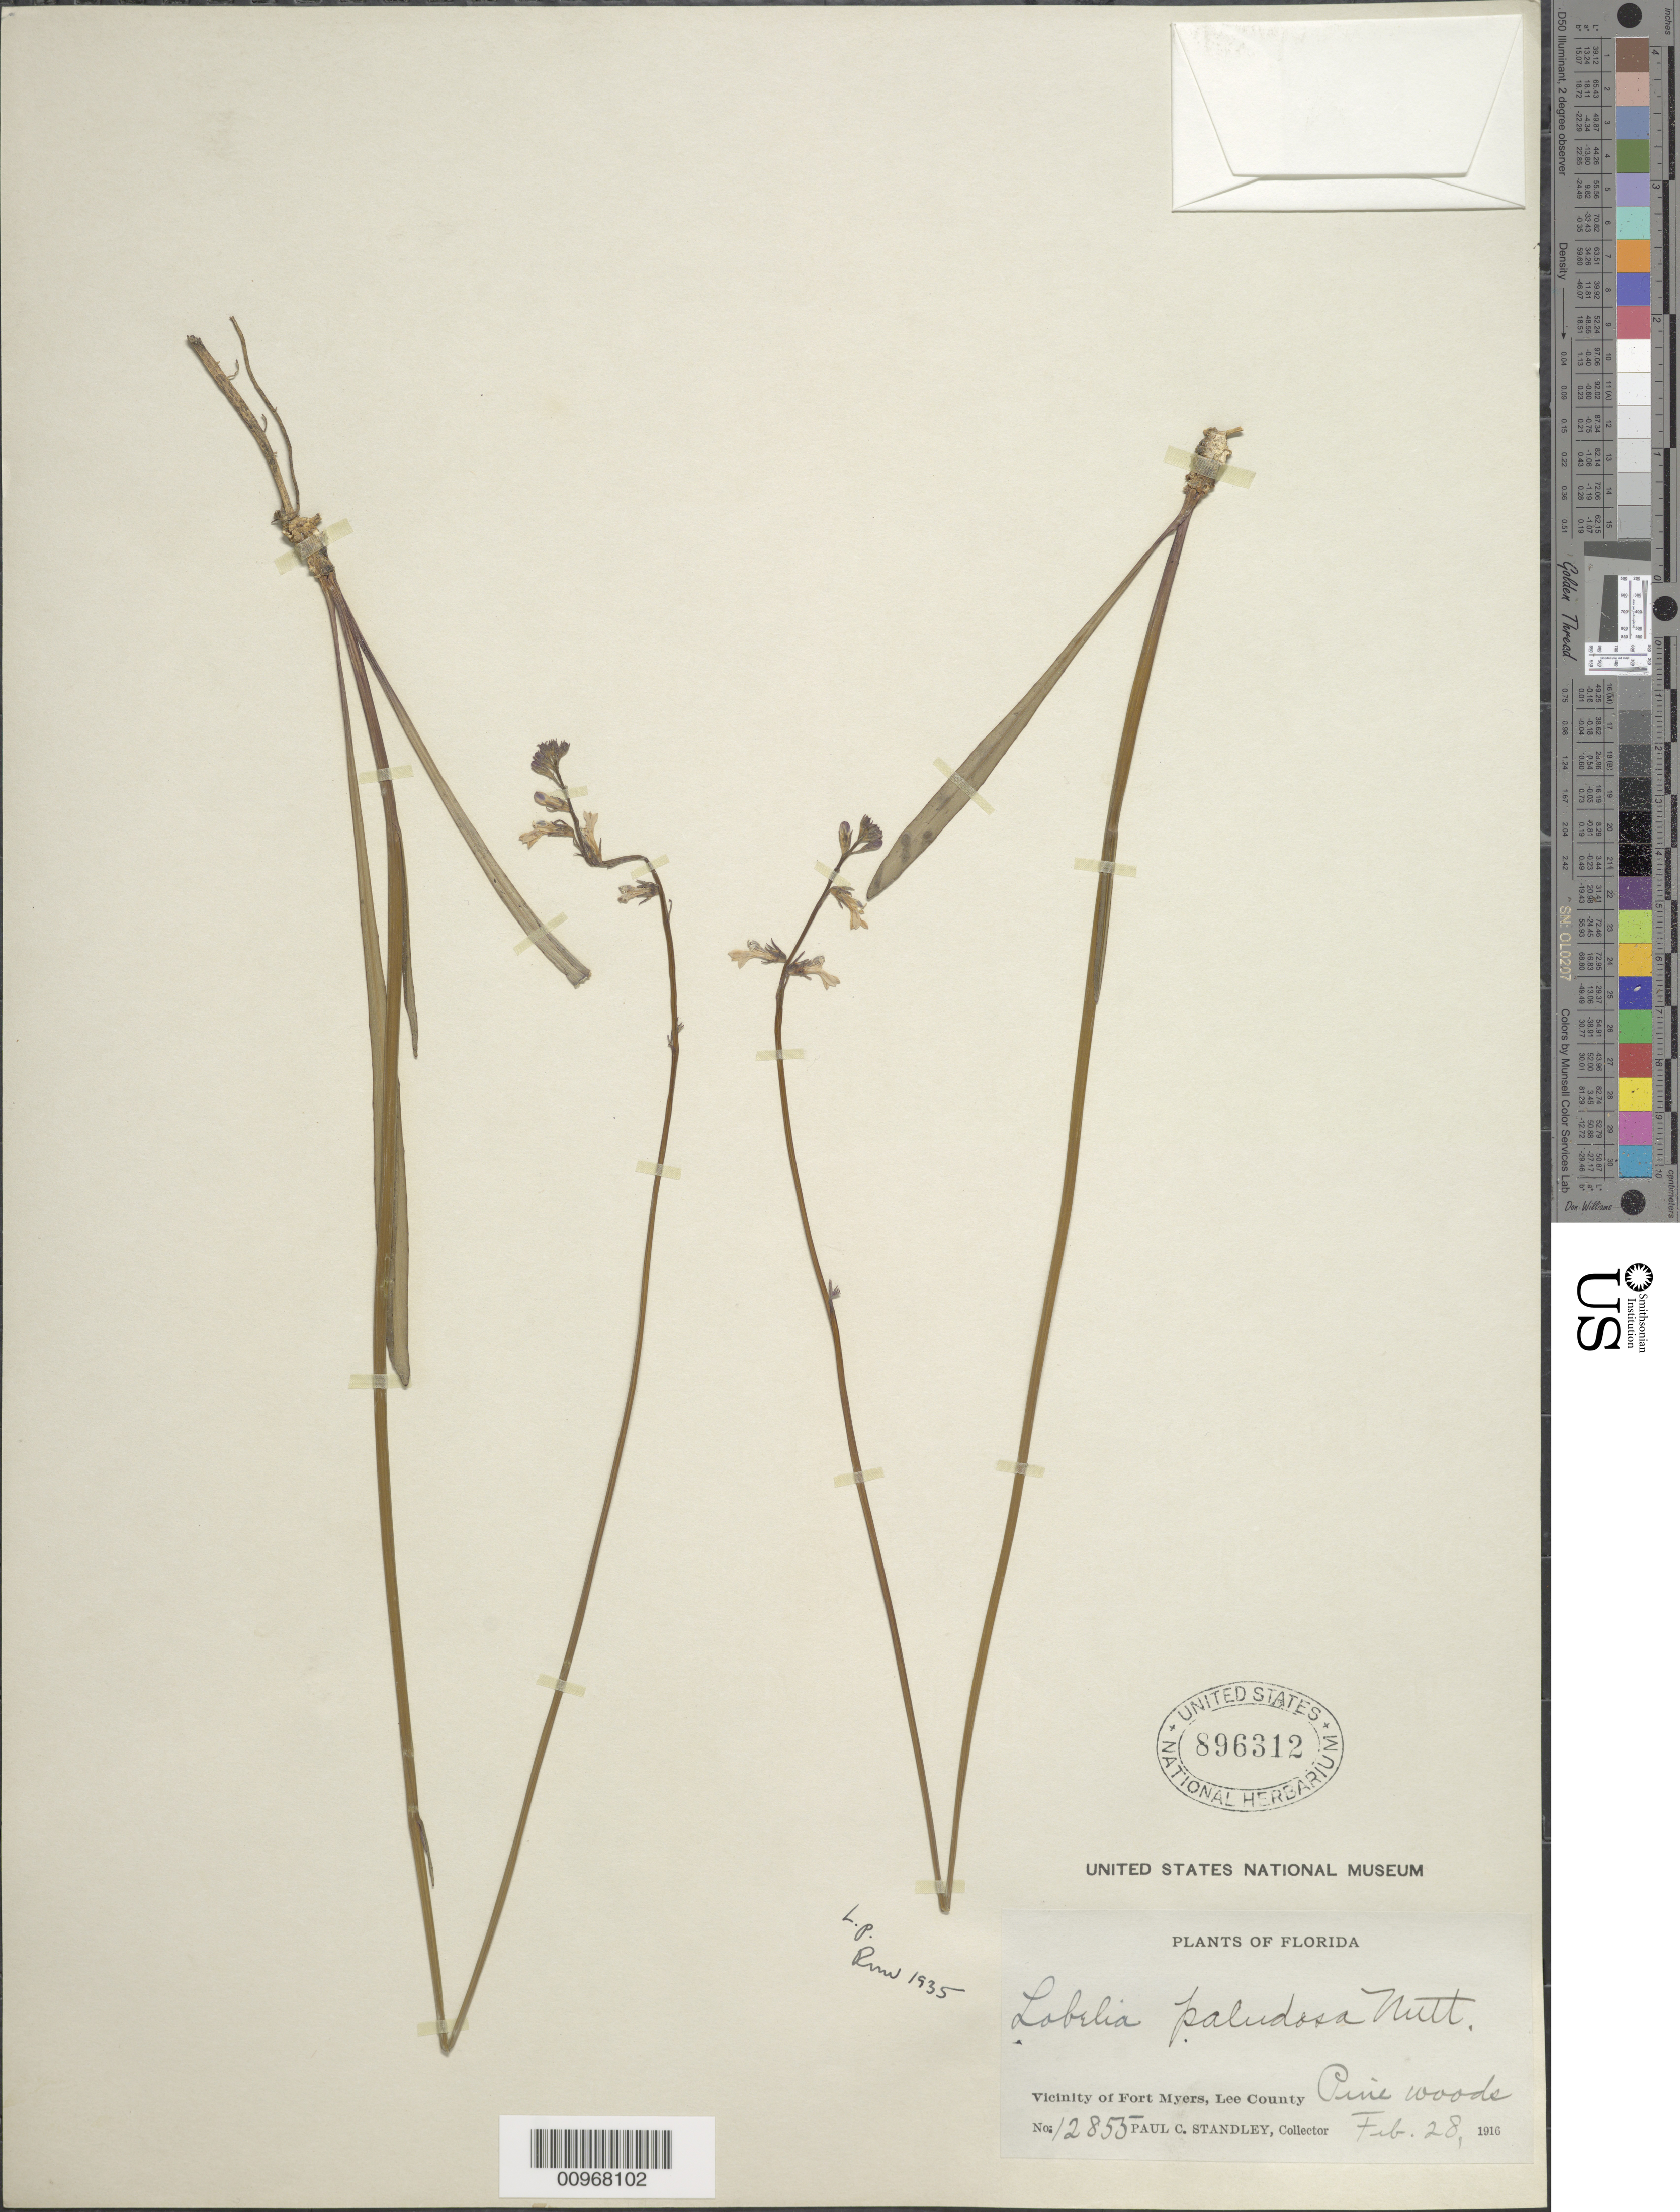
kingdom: Plantae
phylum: Tracheophyta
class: Magnoliopsida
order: Asterales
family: Campanulaceae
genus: Lobelia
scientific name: Lobelia paludosa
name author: Nutt.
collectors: P. C. Standley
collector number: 12855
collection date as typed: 28 Feb 1916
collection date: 1916-02-28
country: United States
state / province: Florida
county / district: Lee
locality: Fort Myers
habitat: pine woods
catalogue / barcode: US 896312